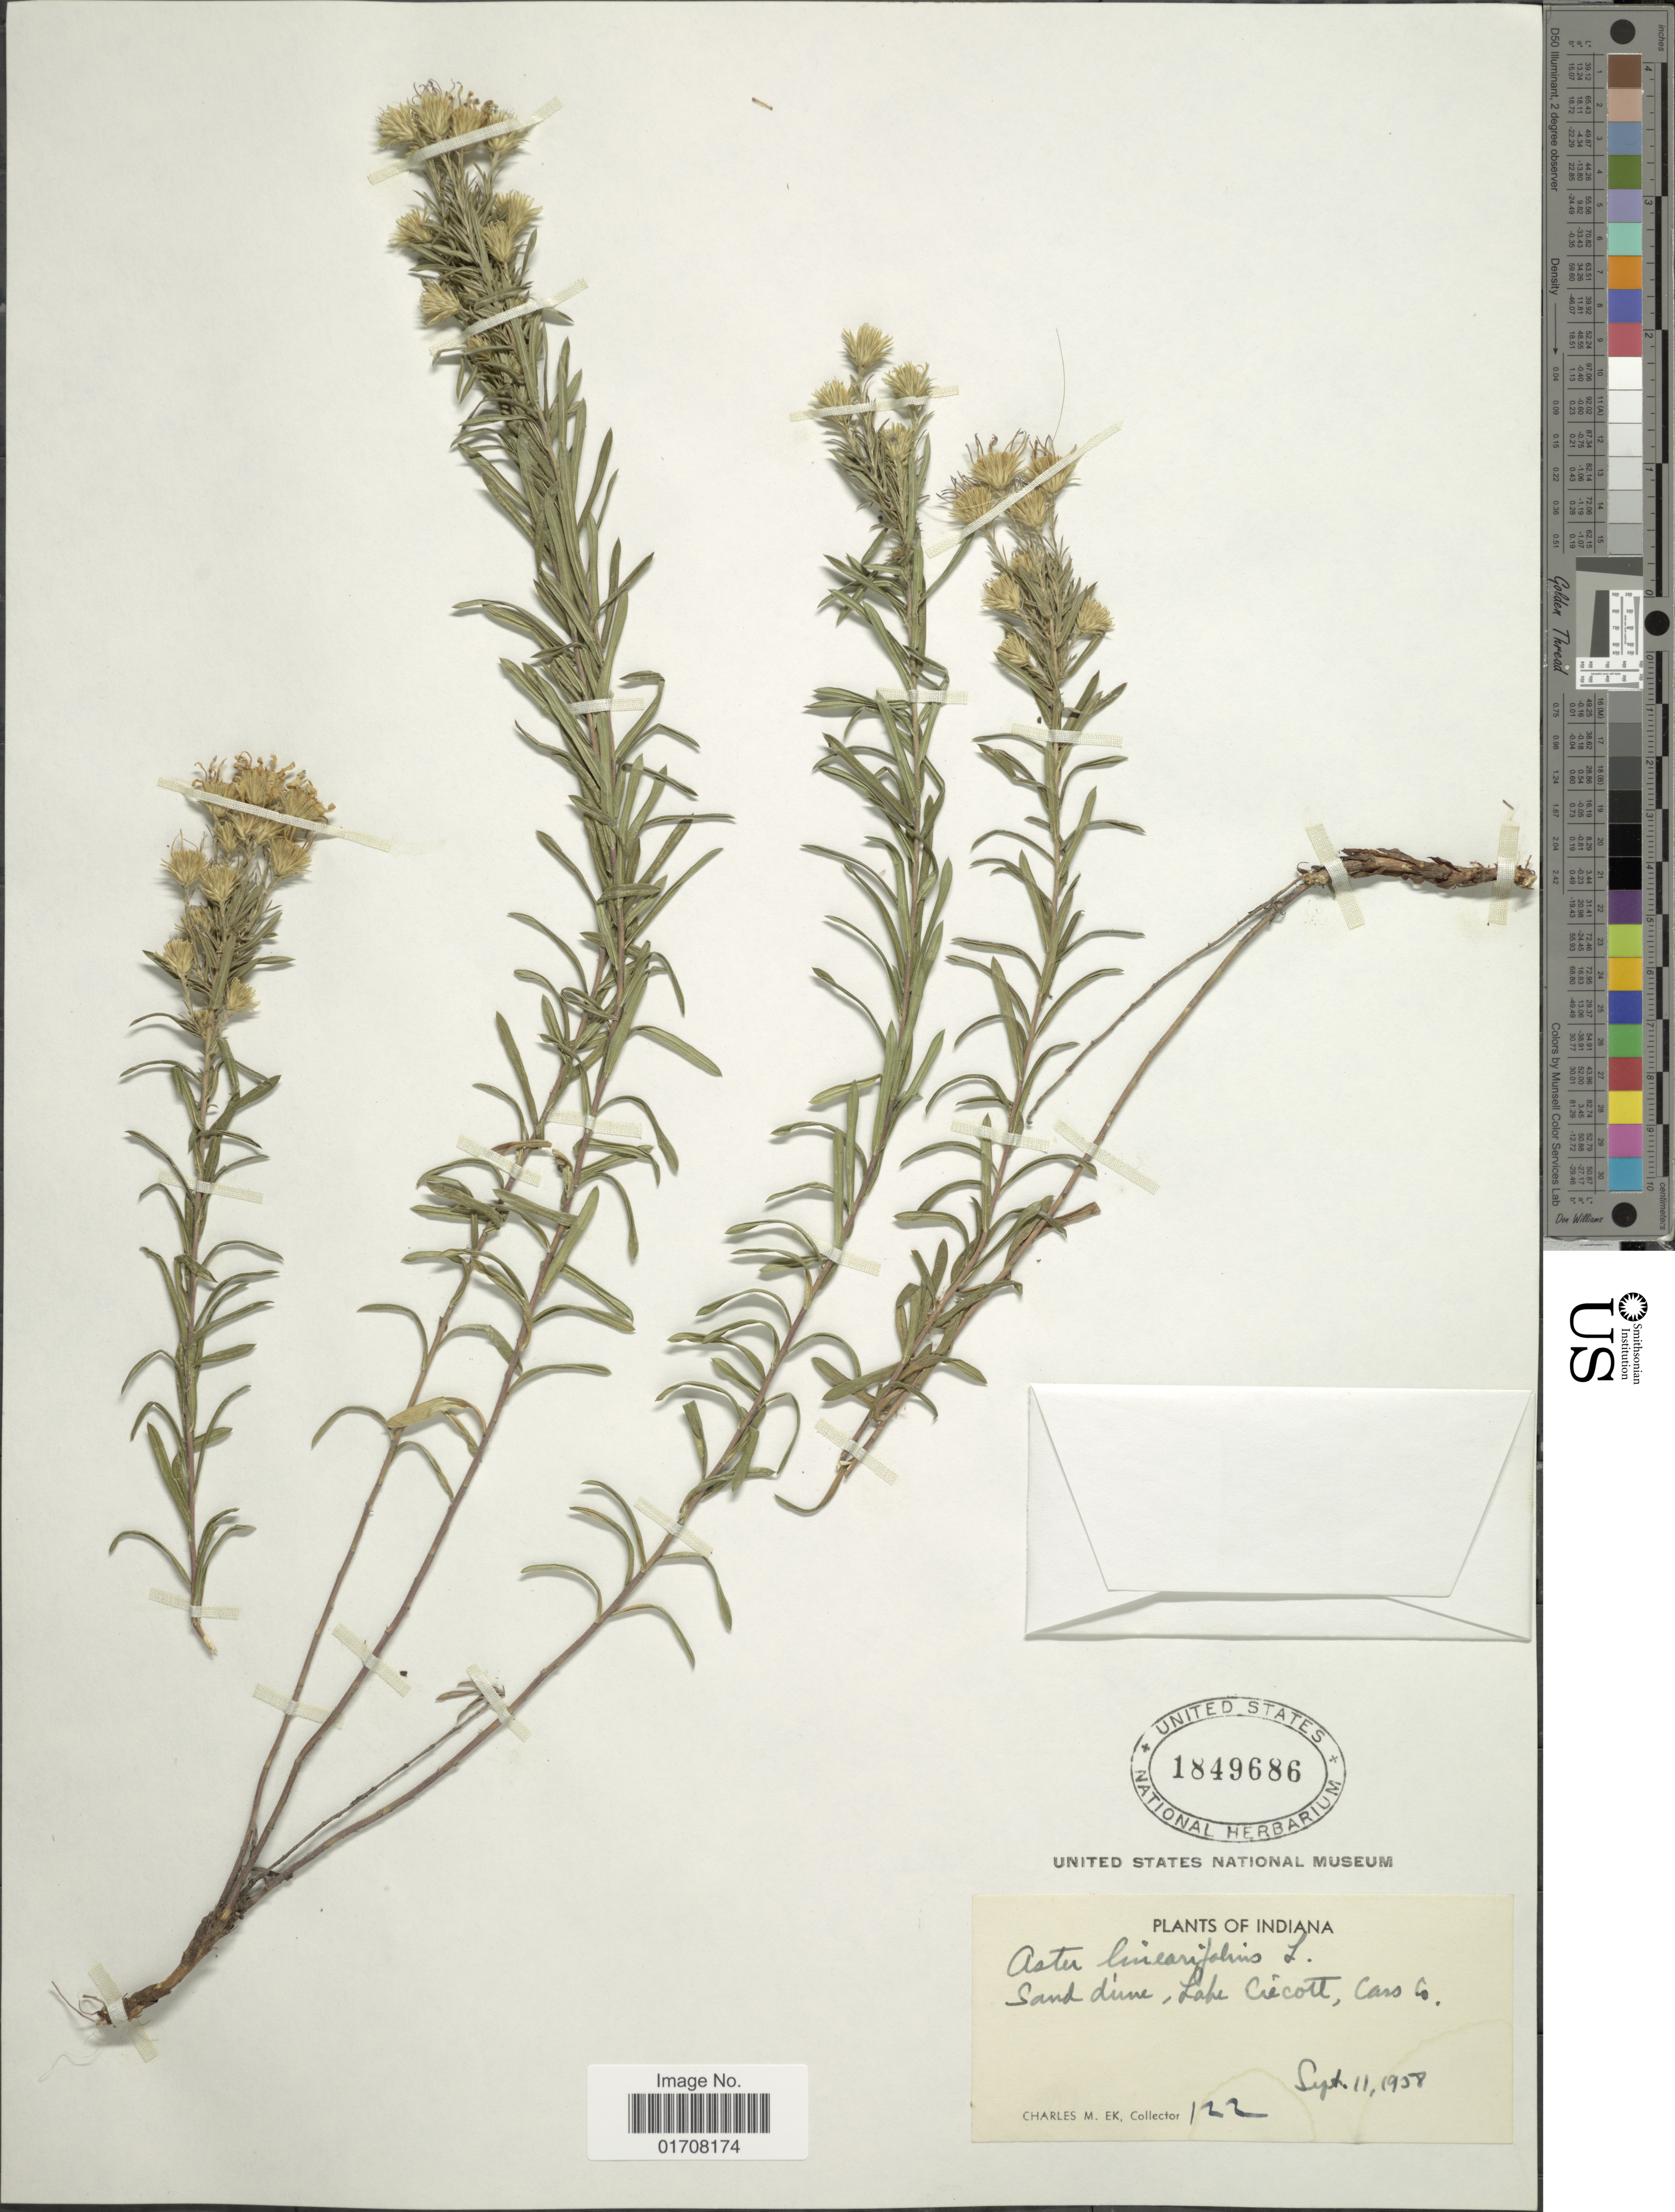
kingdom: Plantae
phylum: Tracheophyta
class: Magnoliopsida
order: Asterales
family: Asteraceae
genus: Ionactis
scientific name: Ionactis linariifolia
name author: (L.) Greene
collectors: C. Ek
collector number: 122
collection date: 1958-09-11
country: United States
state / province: Indiana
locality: Lake Cicott, Cass Co.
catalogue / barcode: US 1849686